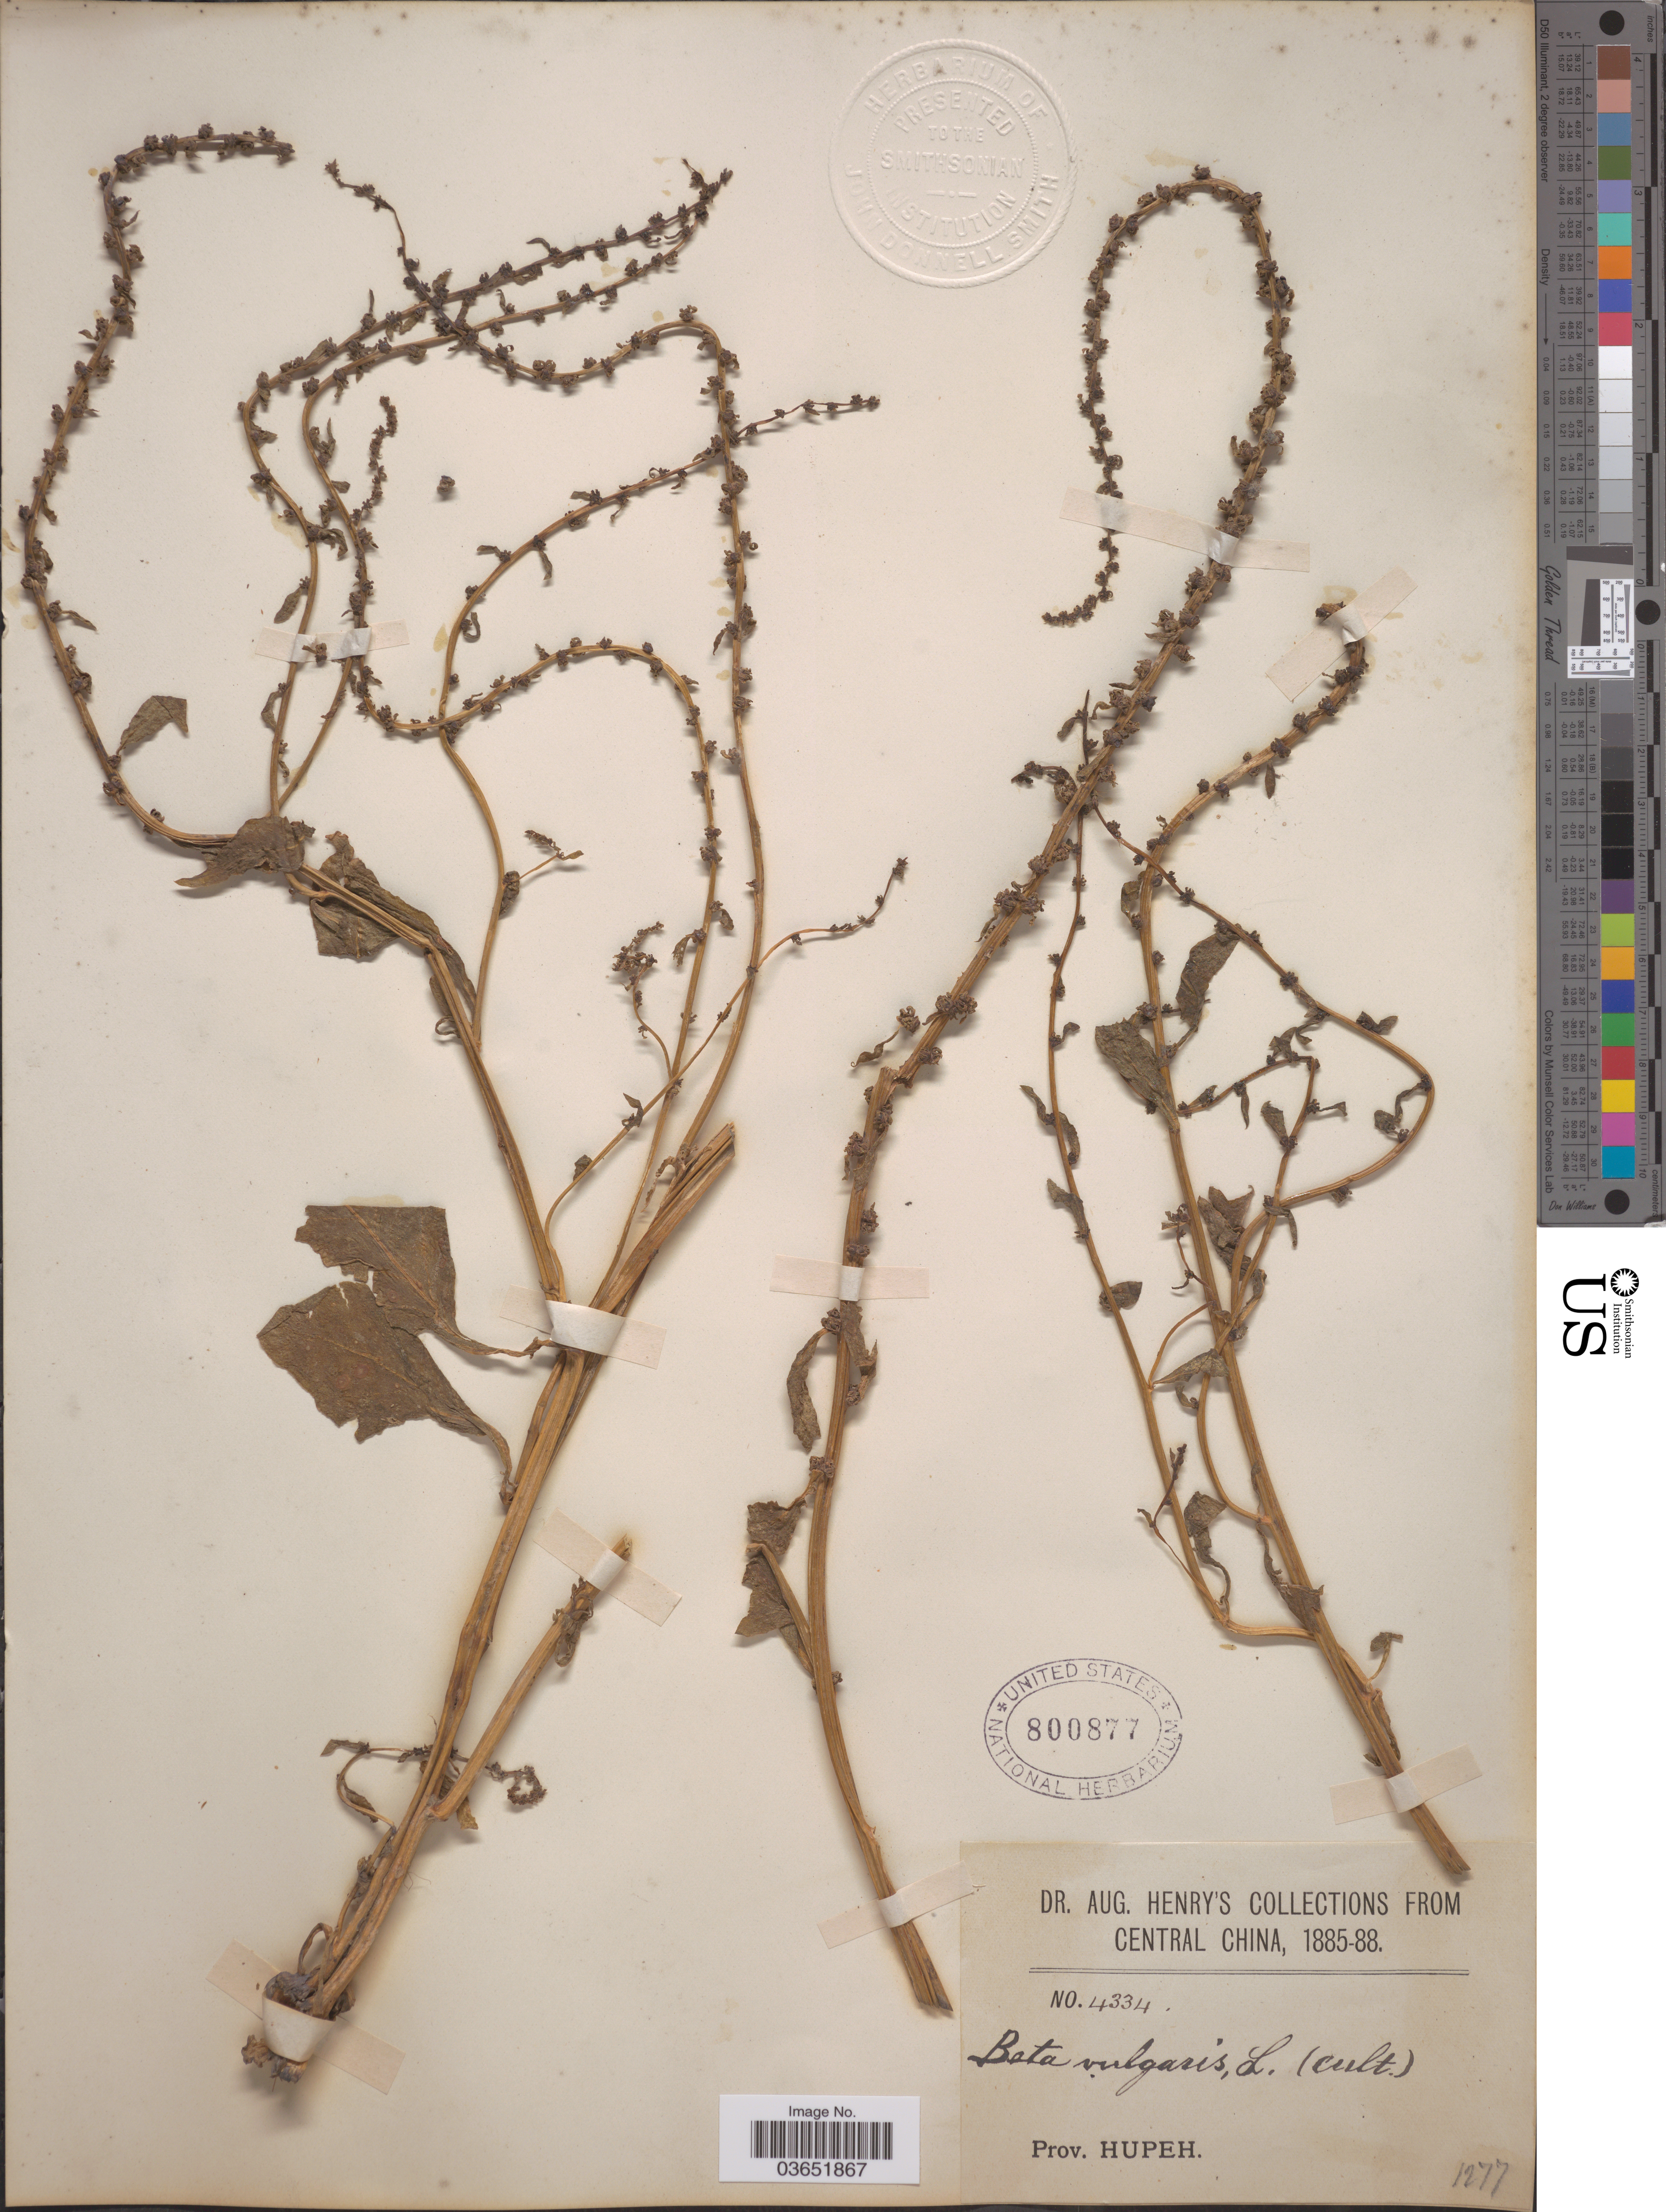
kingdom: Plantae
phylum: Tracheophyta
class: Magnoliopsida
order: Caryophyllales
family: Amaranthaceae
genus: Beta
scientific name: Beta vulgaris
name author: L.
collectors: A. Henry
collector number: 4334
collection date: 1885/1888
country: China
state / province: Hubei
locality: Central China. Prov. Hupeh.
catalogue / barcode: US 800877